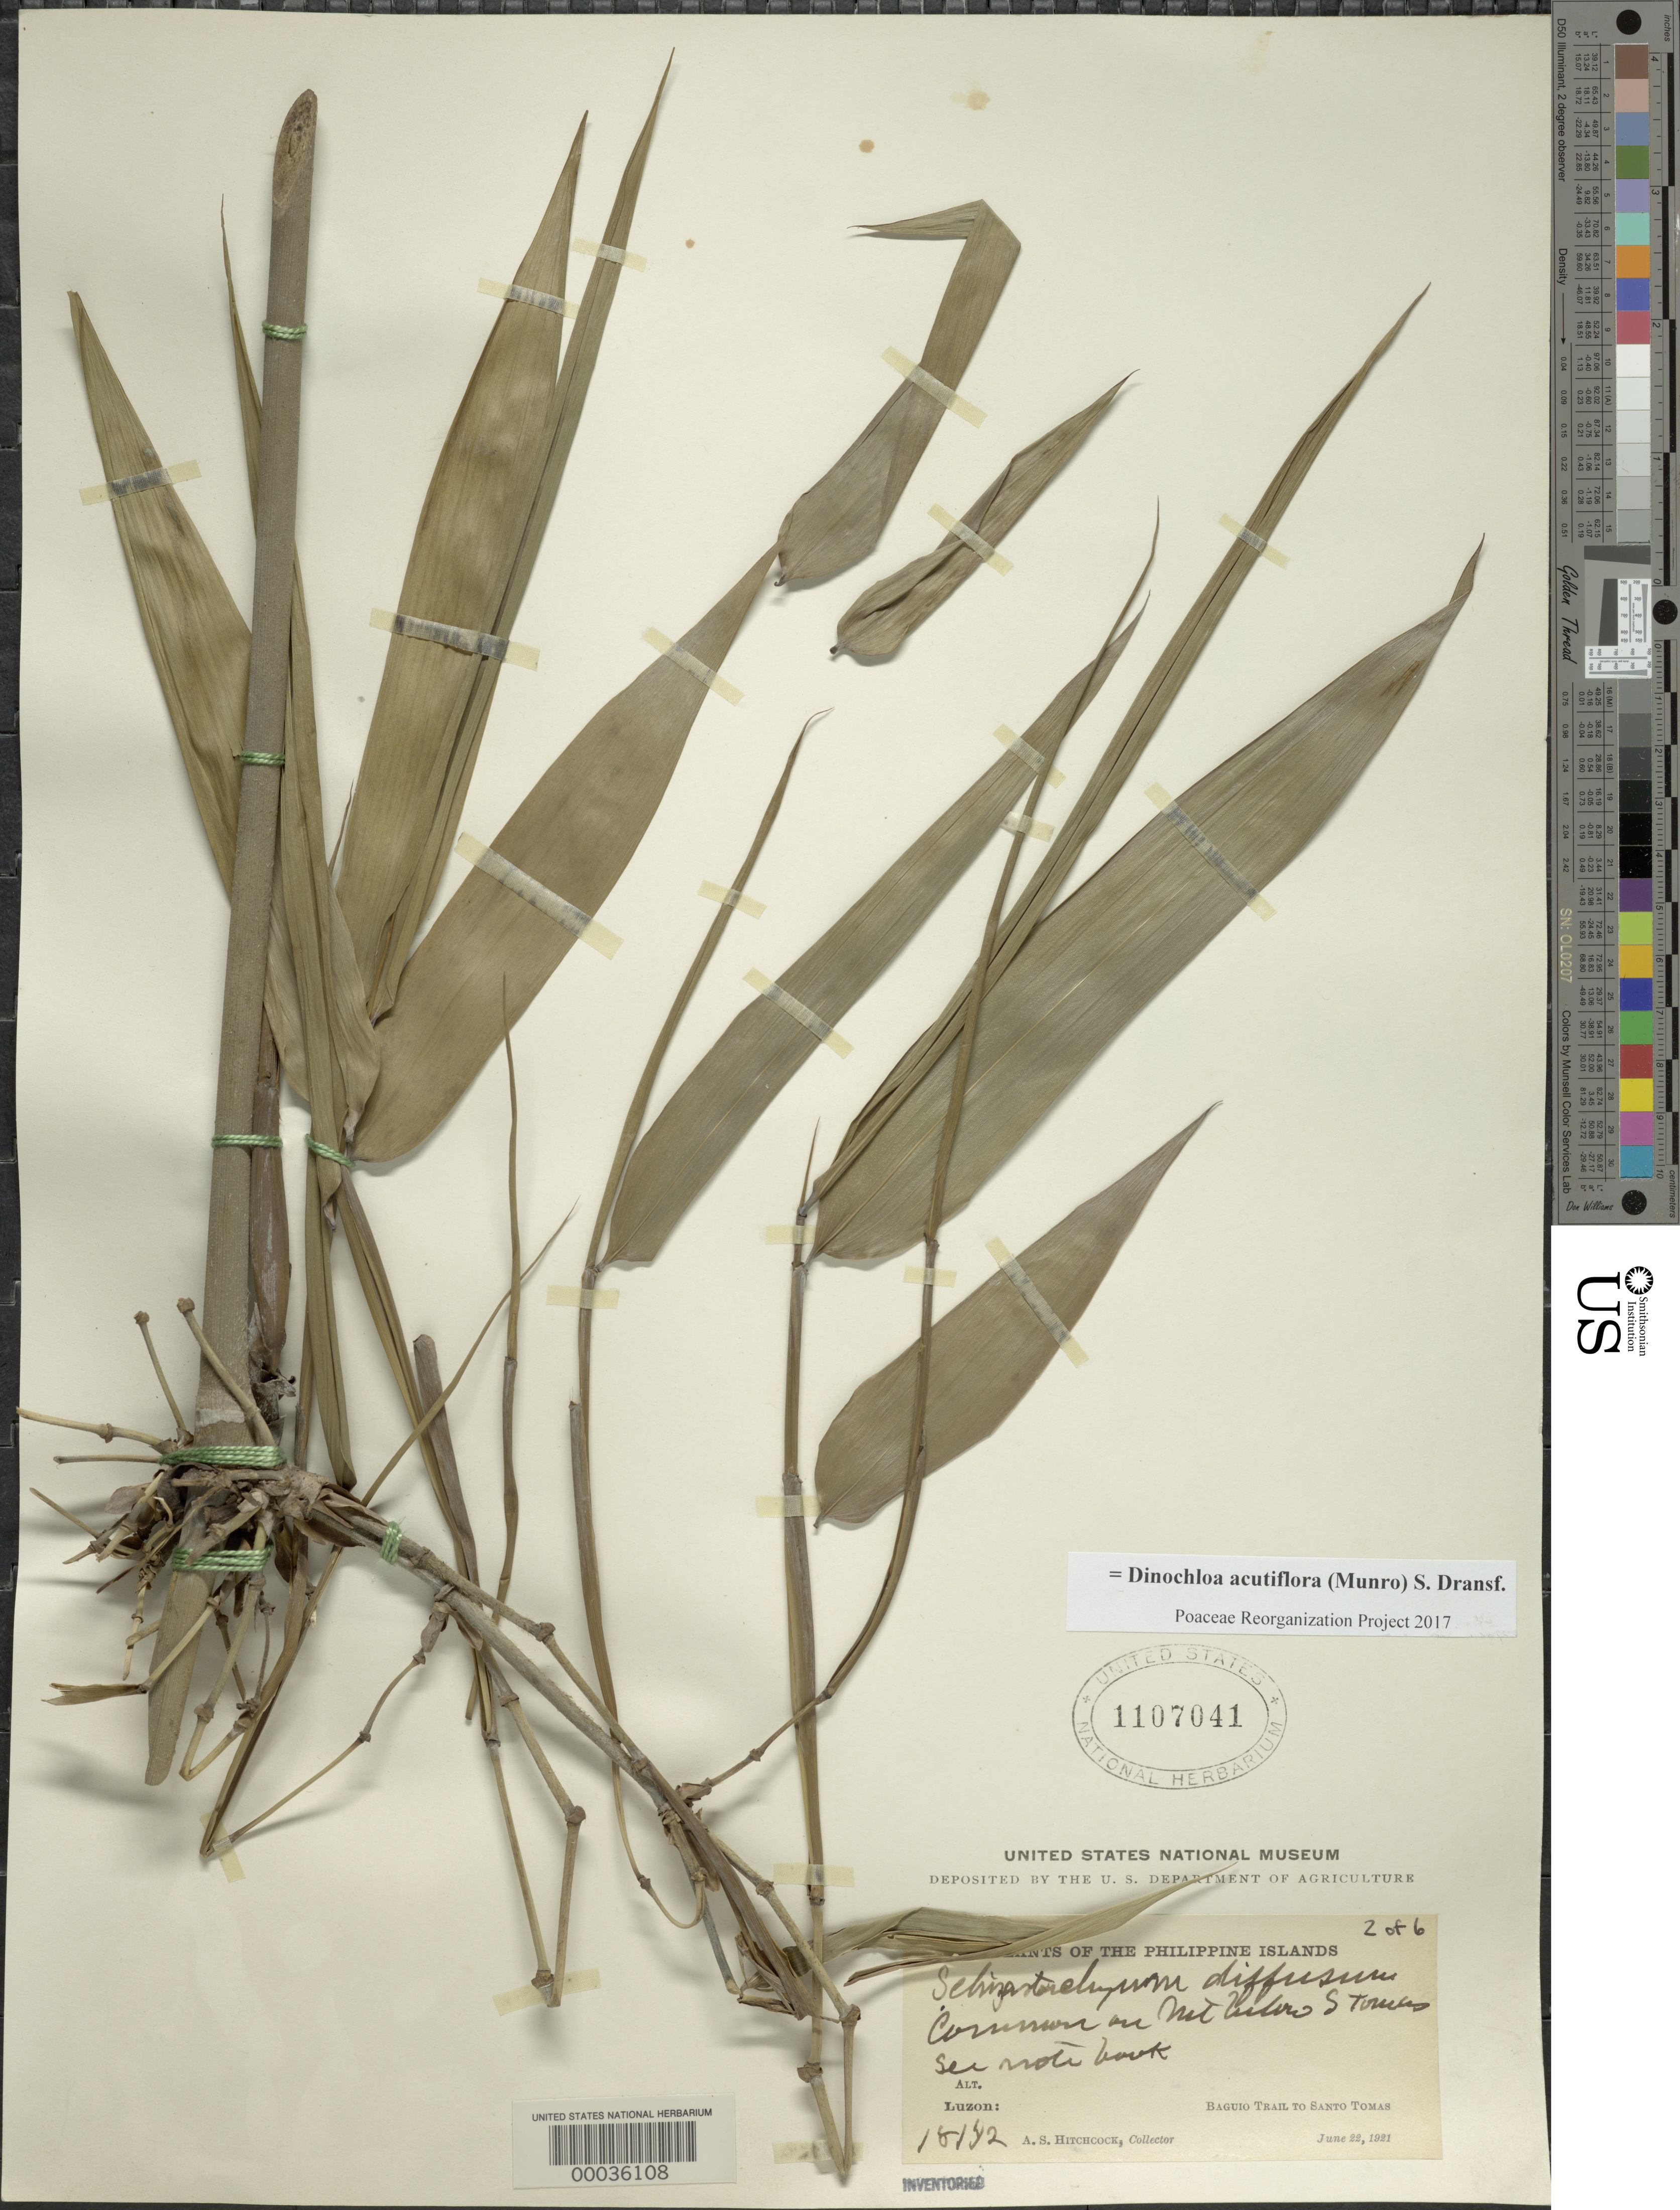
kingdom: Plantae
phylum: Tracheophyta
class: Liliopsida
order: Poales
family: Poaceae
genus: Dinochloa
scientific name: Dinochloa diffusa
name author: (Blanco) Merr.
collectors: A. S. Hitchcock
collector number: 18142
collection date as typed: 22 Jun 1921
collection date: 1921-06-22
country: Philippines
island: Luzon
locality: Santo lomas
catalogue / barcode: US 1107041